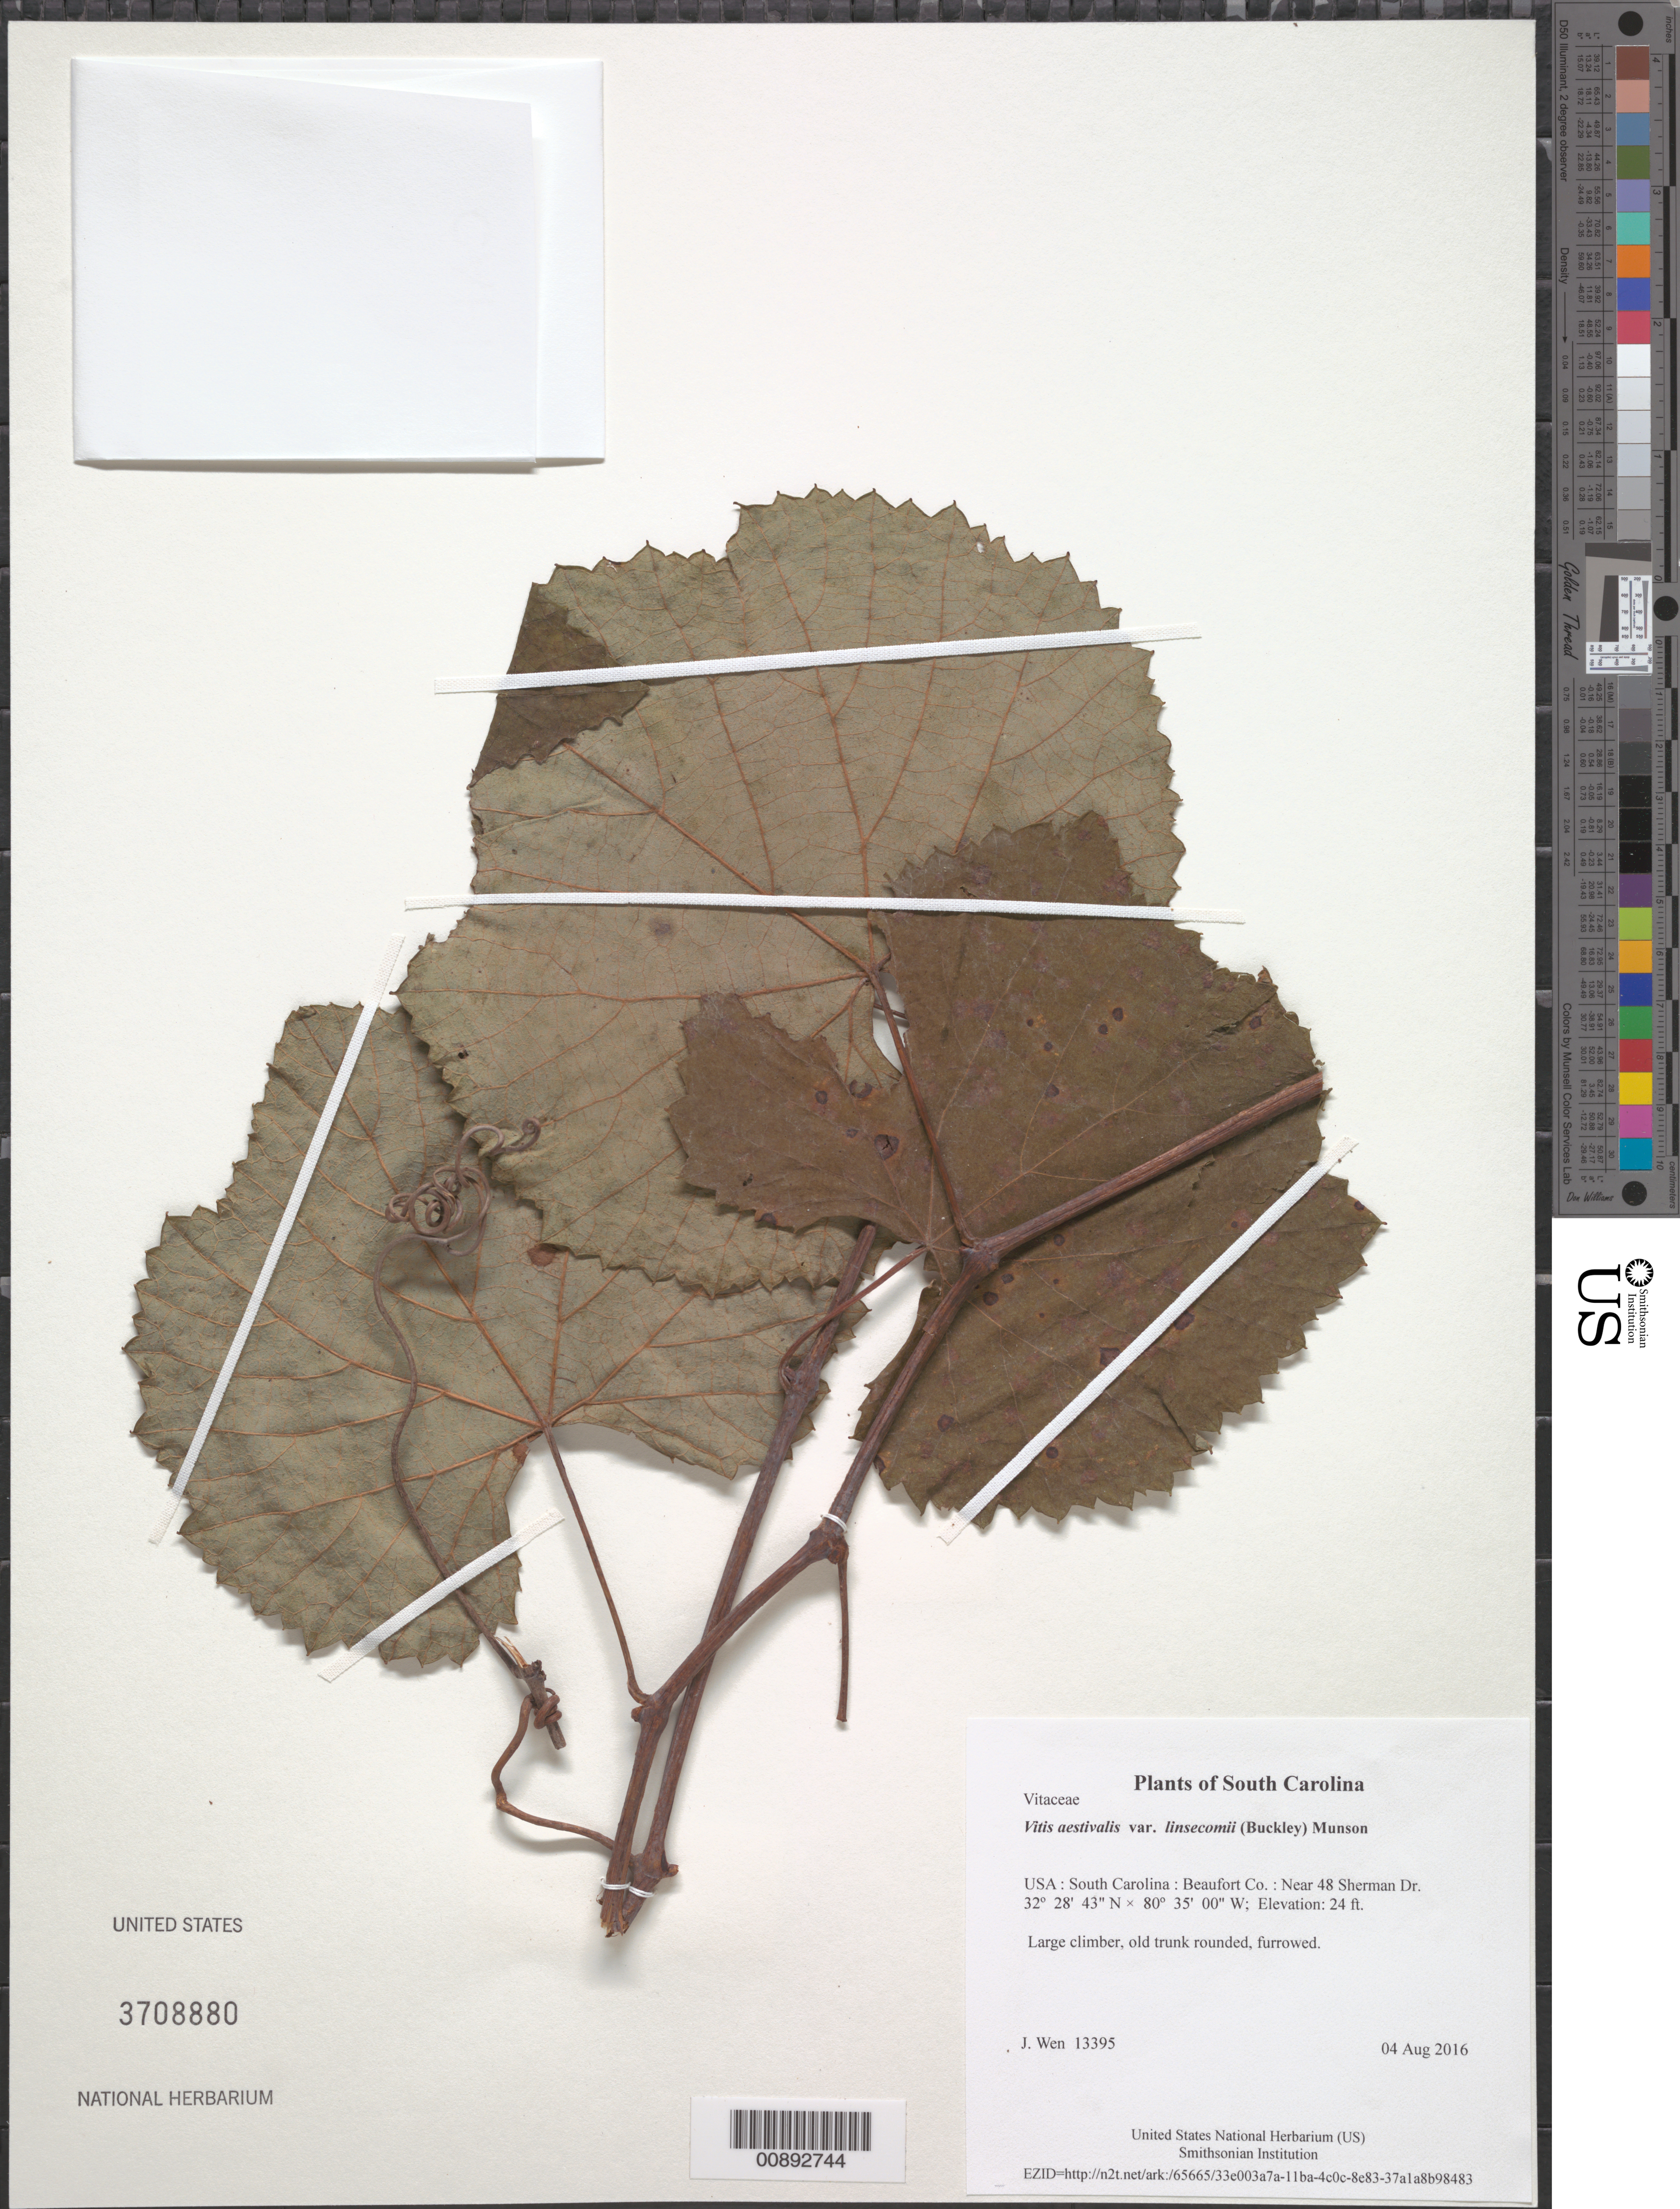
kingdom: Plantae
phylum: Tracheophyta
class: Magnoliopsida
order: Vitales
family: Vitaceae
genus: Vitis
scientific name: Vitis aestivalis var. linsecomii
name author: (Buckley) Munson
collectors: J. Wen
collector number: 13395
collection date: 2016-08-04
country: United States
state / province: South Carolina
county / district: Beaufort Co.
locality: Near 48 Sherman Dr.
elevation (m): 7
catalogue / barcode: US 3708880